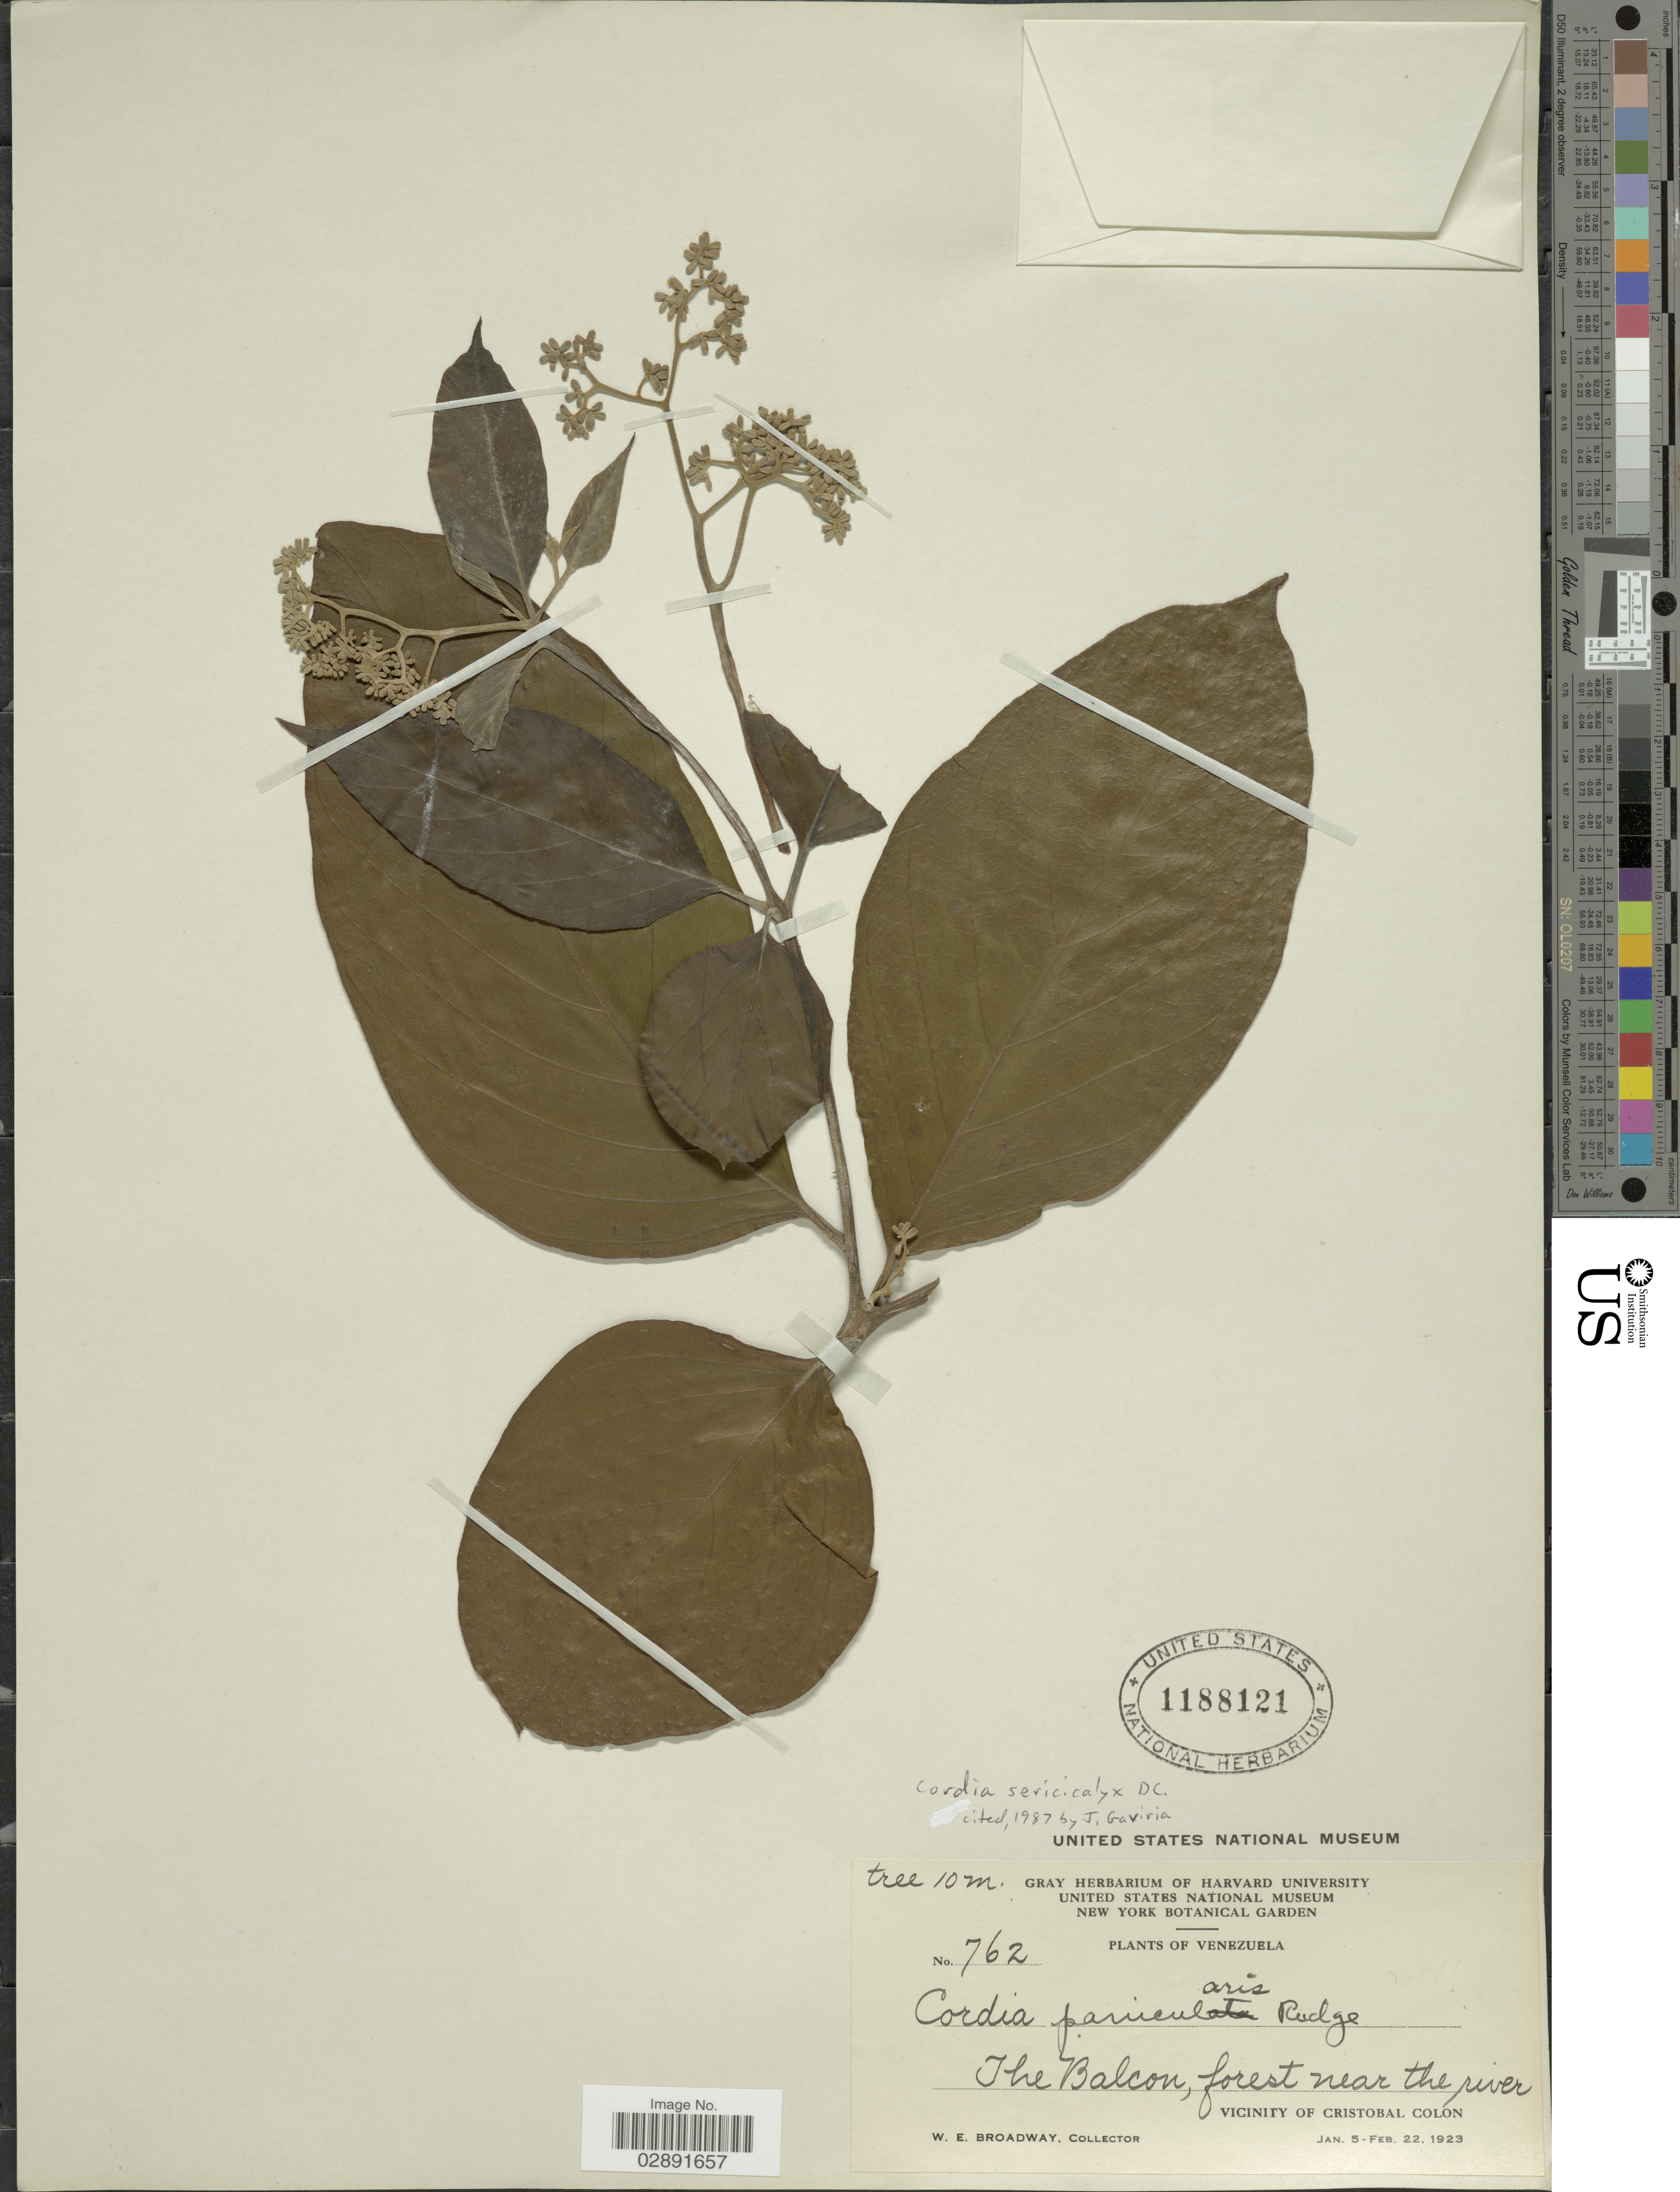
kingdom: Plantae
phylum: Tracheophyta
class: Magnoliopsida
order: Boraginales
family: Cordiaceae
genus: Cordia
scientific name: Cordia sericicalyx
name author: A. DC. in DC.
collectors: W. E. Broadway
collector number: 762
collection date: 1923-01-05/1923-02-22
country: Venezuela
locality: The Balcon, forest near the river. Vicinity of Cristobal Colon.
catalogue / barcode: US 1188121